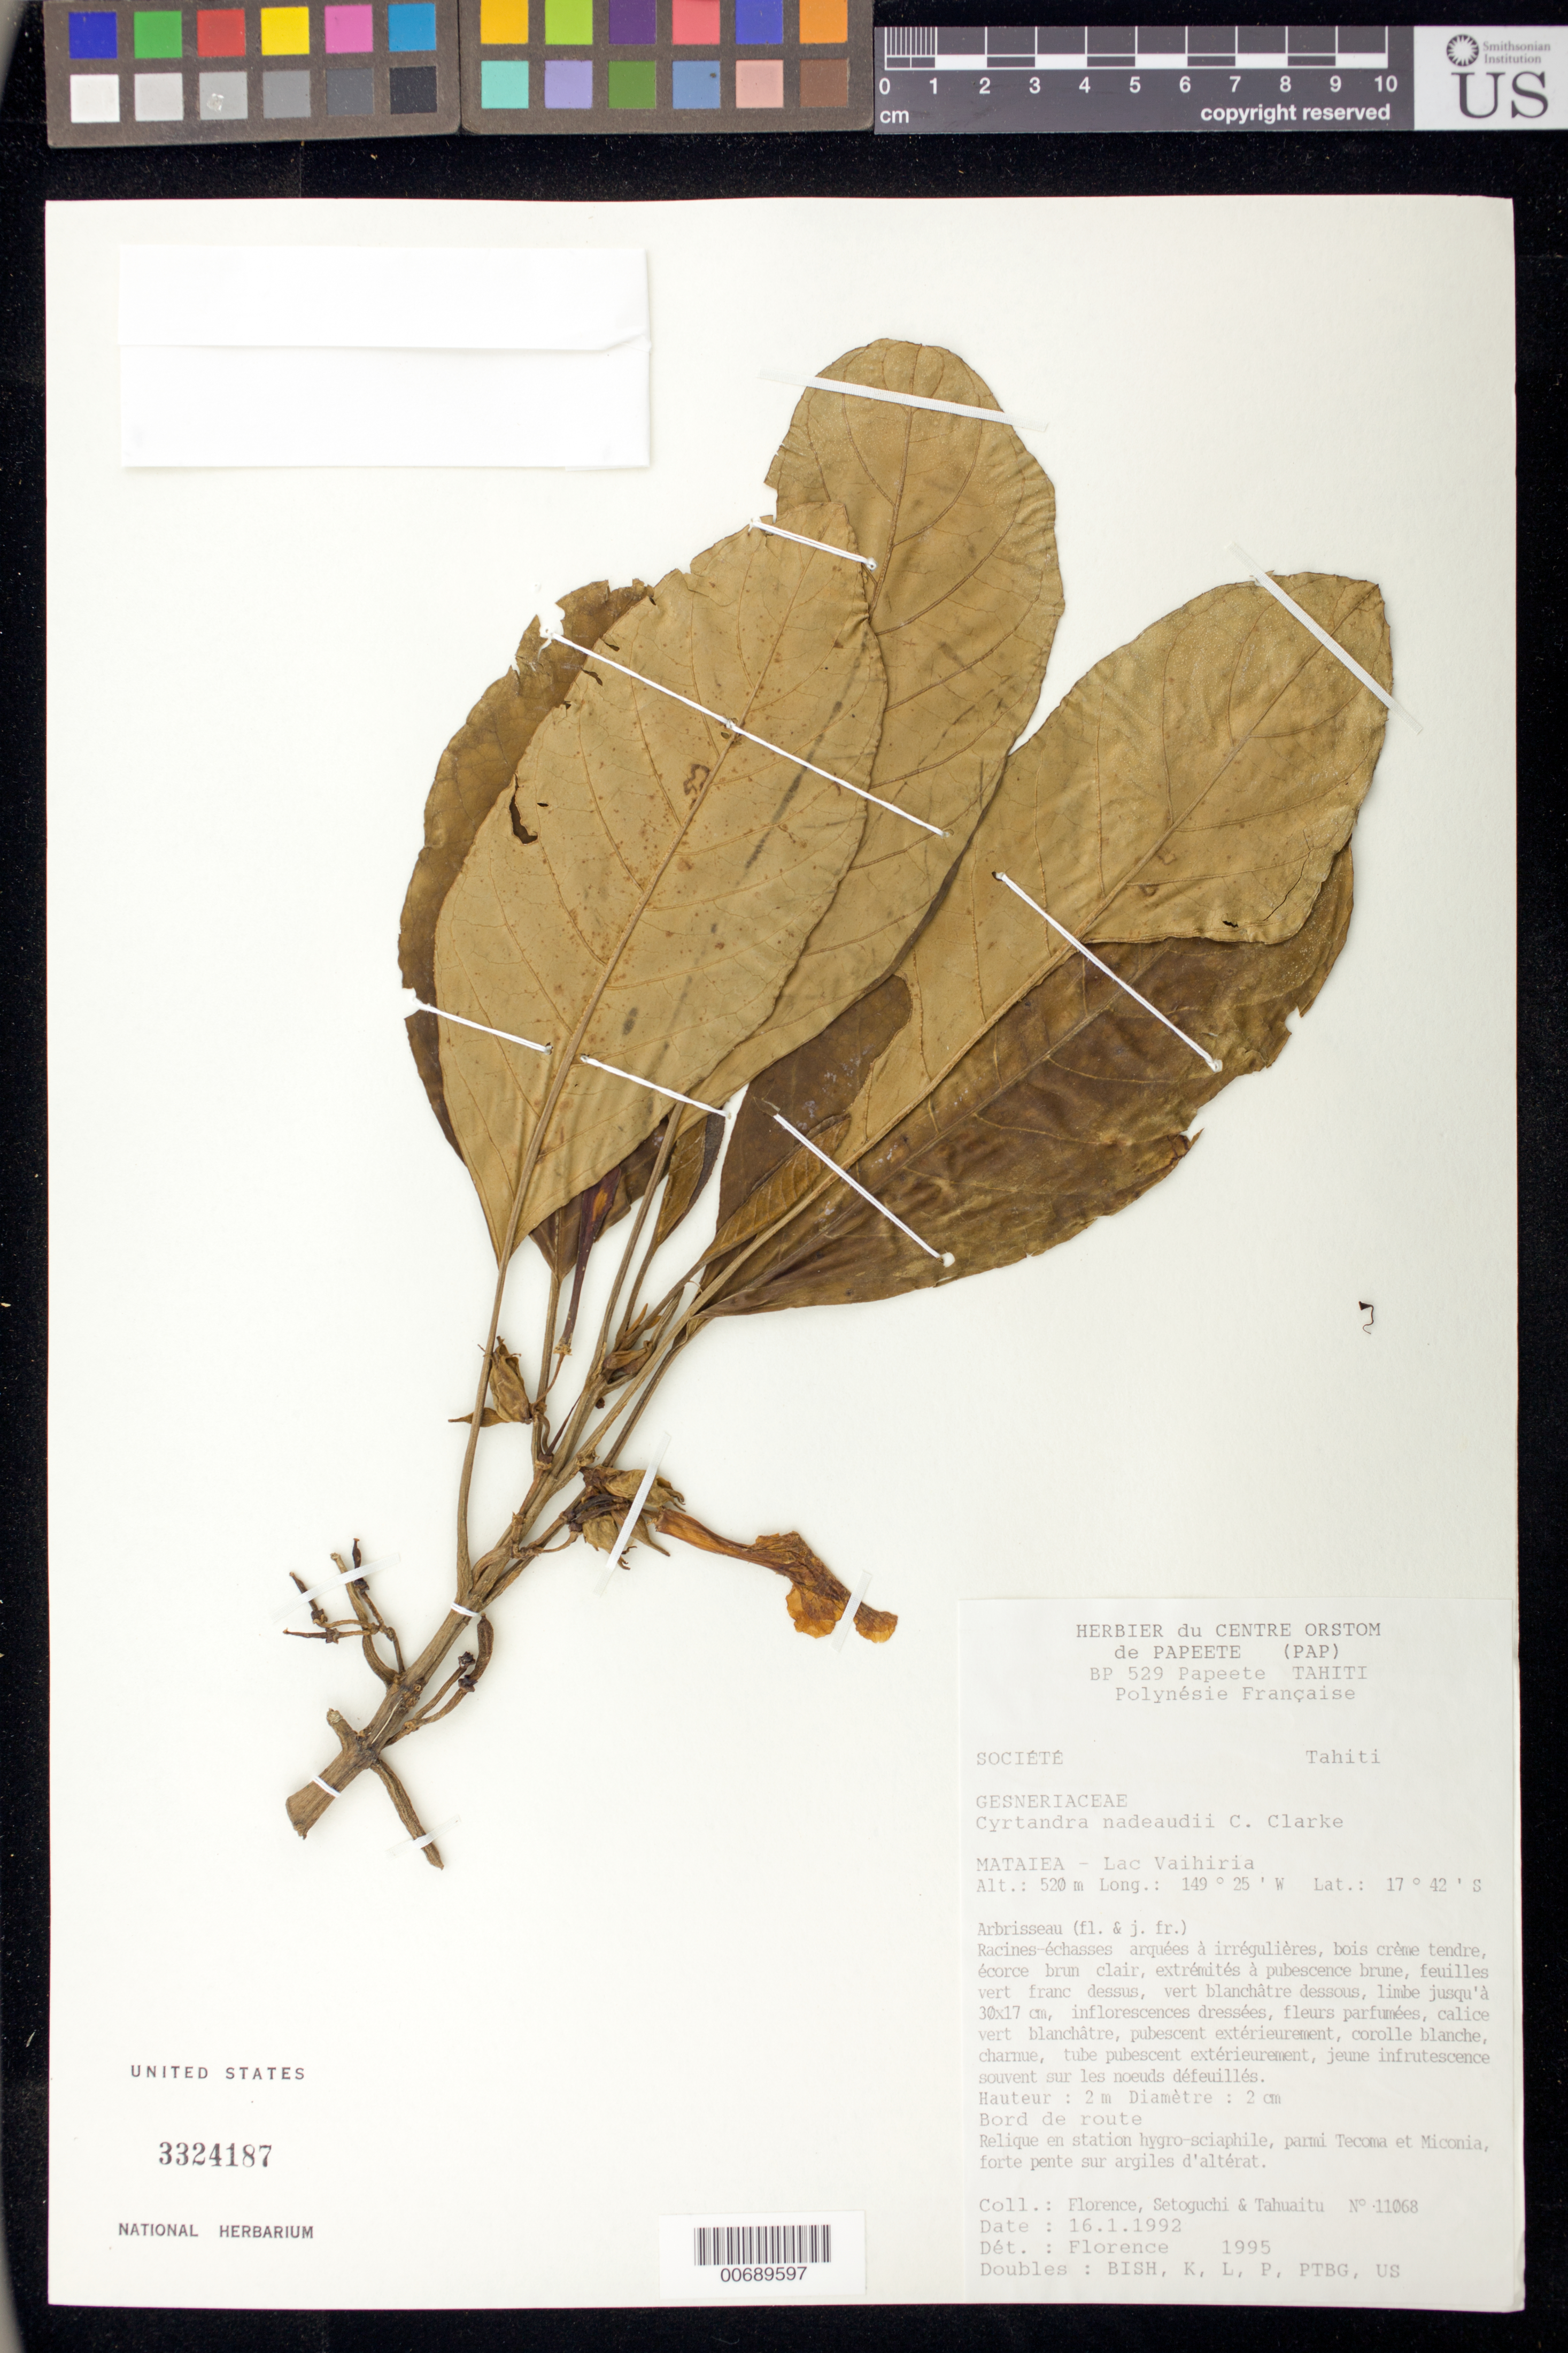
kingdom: Plantae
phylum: Tracheophyta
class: Magnoliopsida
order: Lamiales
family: Gesneriaceae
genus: Cyrtandra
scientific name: Cyrtandra nadeaudii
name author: C.B. Clarke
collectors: -. Florence, H. Setoguchi & -. Tahuaitu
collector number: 11068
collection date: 1992-01-16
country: French Polynesia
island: Îles du Vent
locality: BP 529 Papeete Tahiti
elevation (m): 520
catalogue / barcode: US 3324187